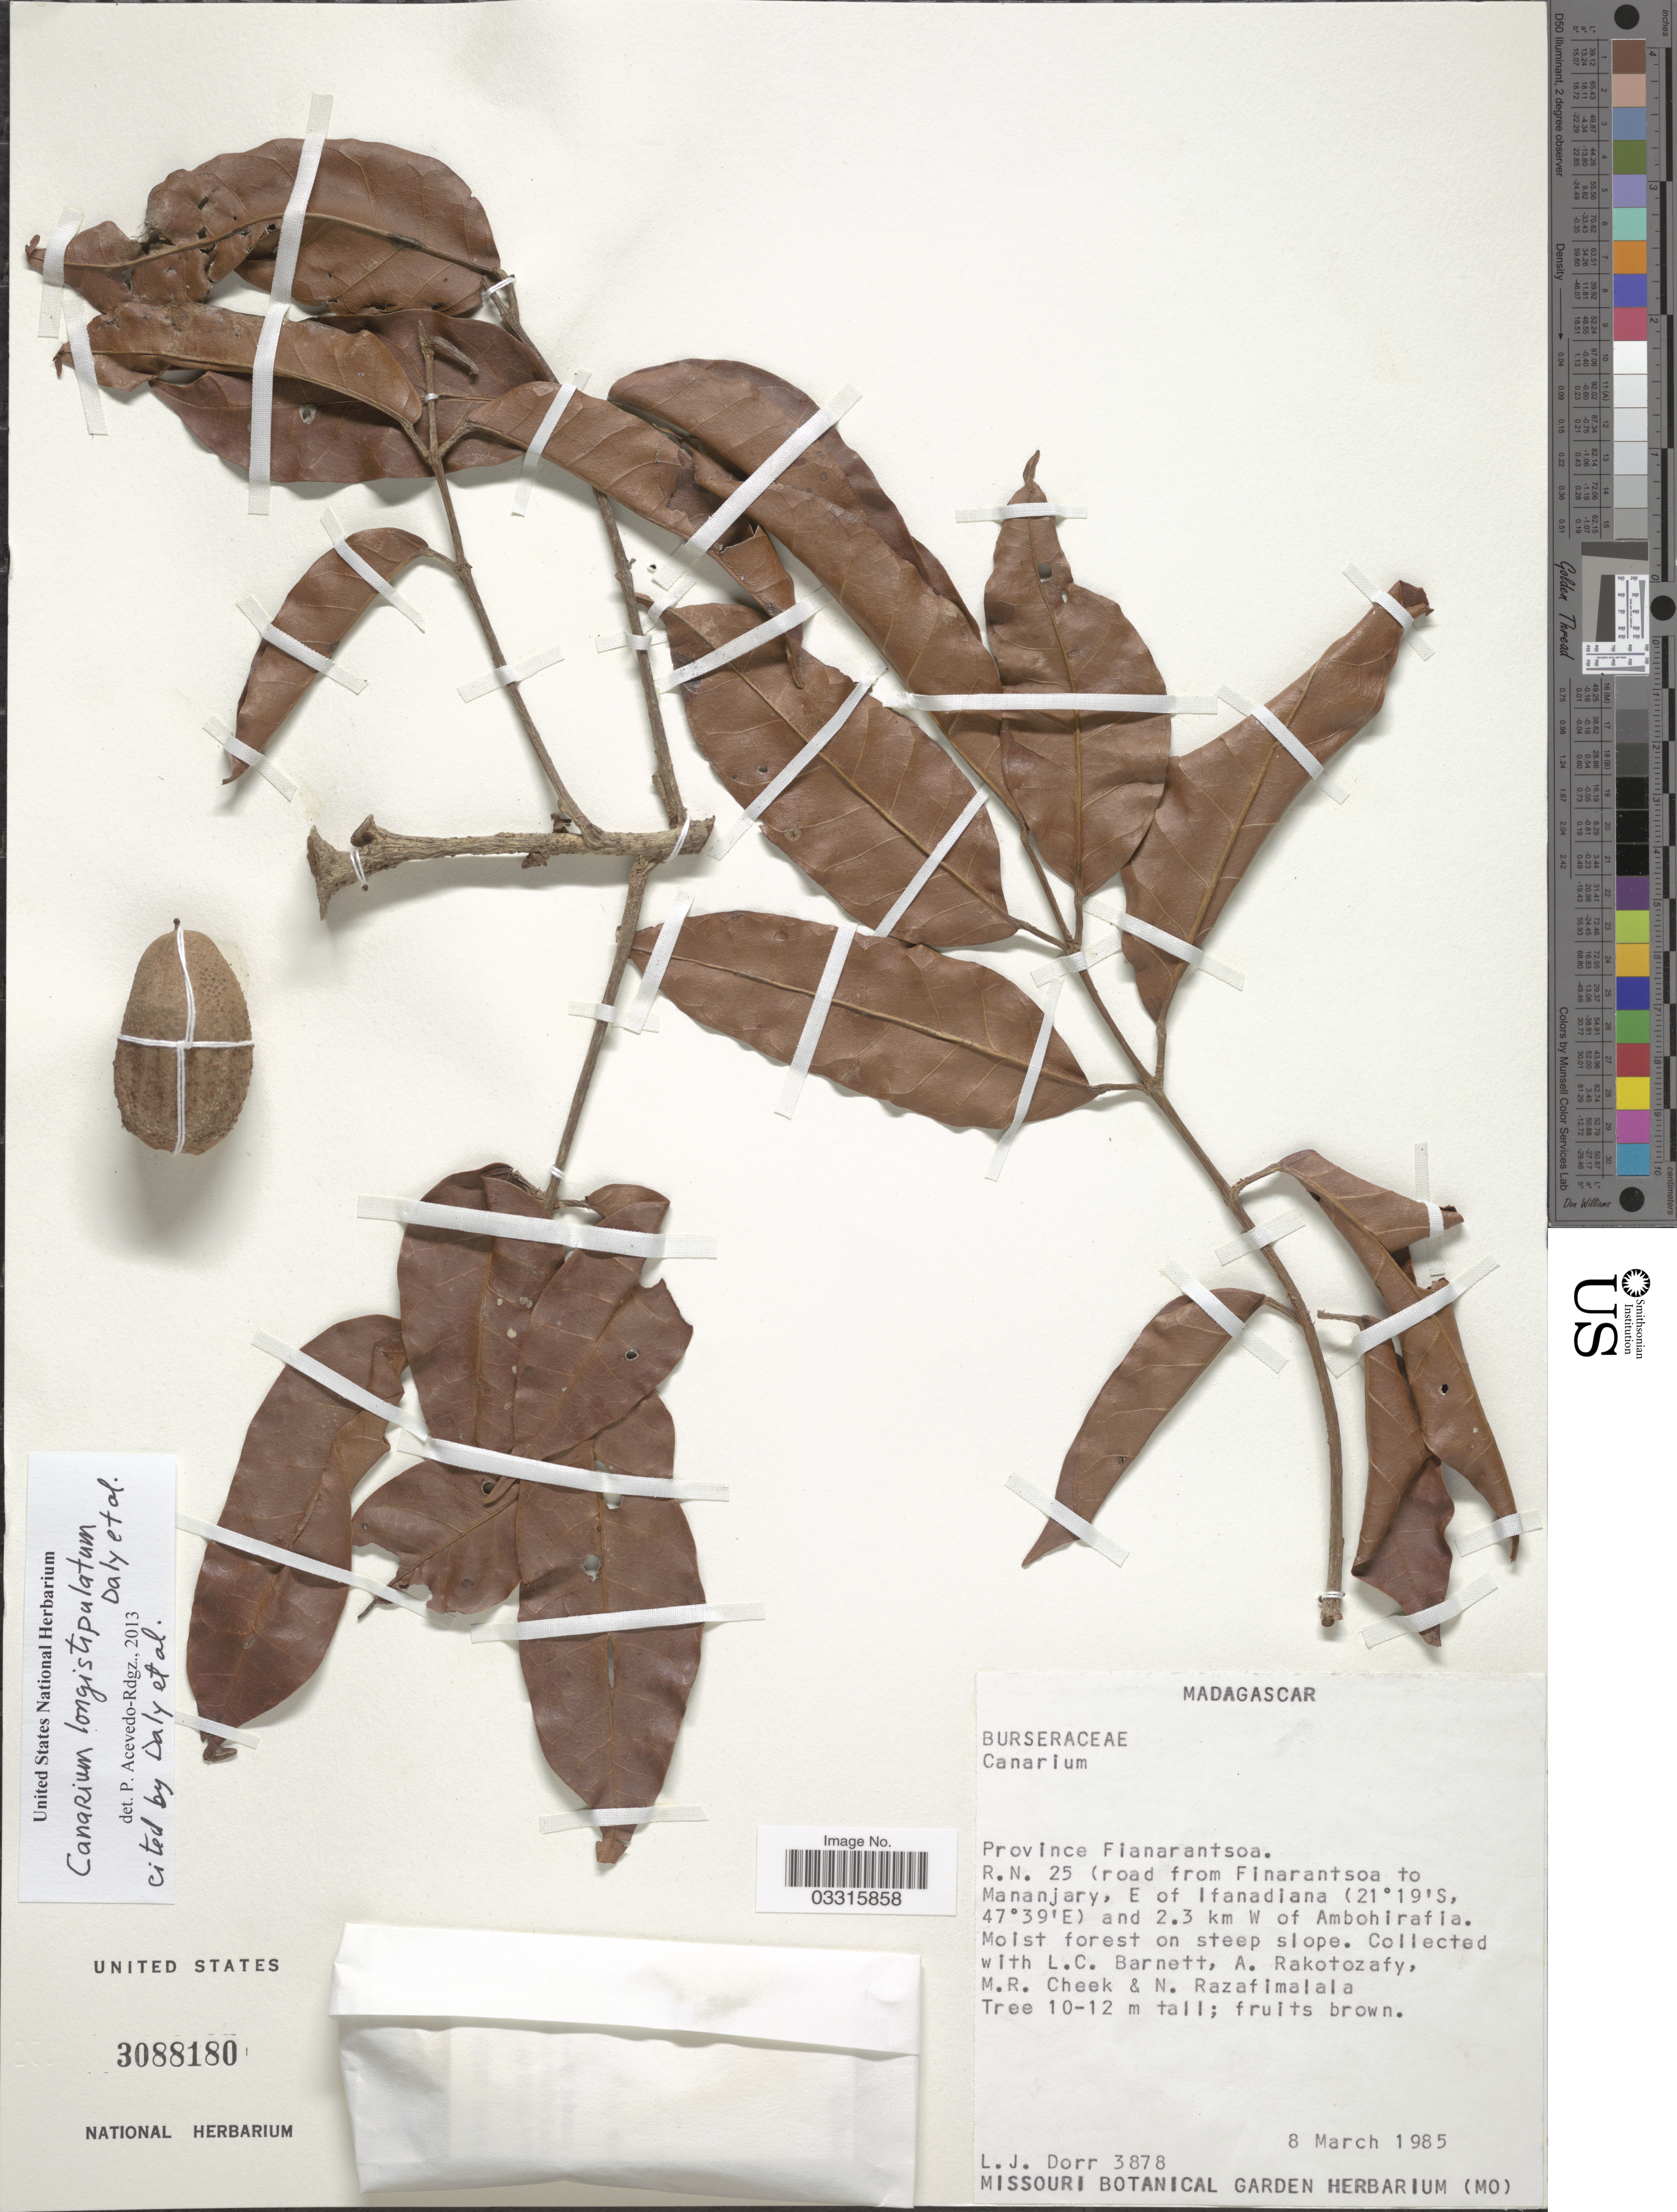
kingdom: Plantae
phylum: Tracheophyta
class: Magnoliopsida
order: Sapindales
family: Burseraceae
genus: Canarium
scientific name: Canarium longistipulatum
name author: Daly et al.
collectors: L. J. Dorr, L. C. Barnett, A. Rakotozafy, M. Cheek & N. Razafimalala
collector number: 3878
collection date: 1985-03-08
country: Madagascar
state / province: Vatovavy Fitovinany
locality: R.N. 25 (road from Finarantsoa to Mananjary, E of Ifanadiana and 2.3 km W of Ambohirafia.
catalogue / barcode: US 3088180